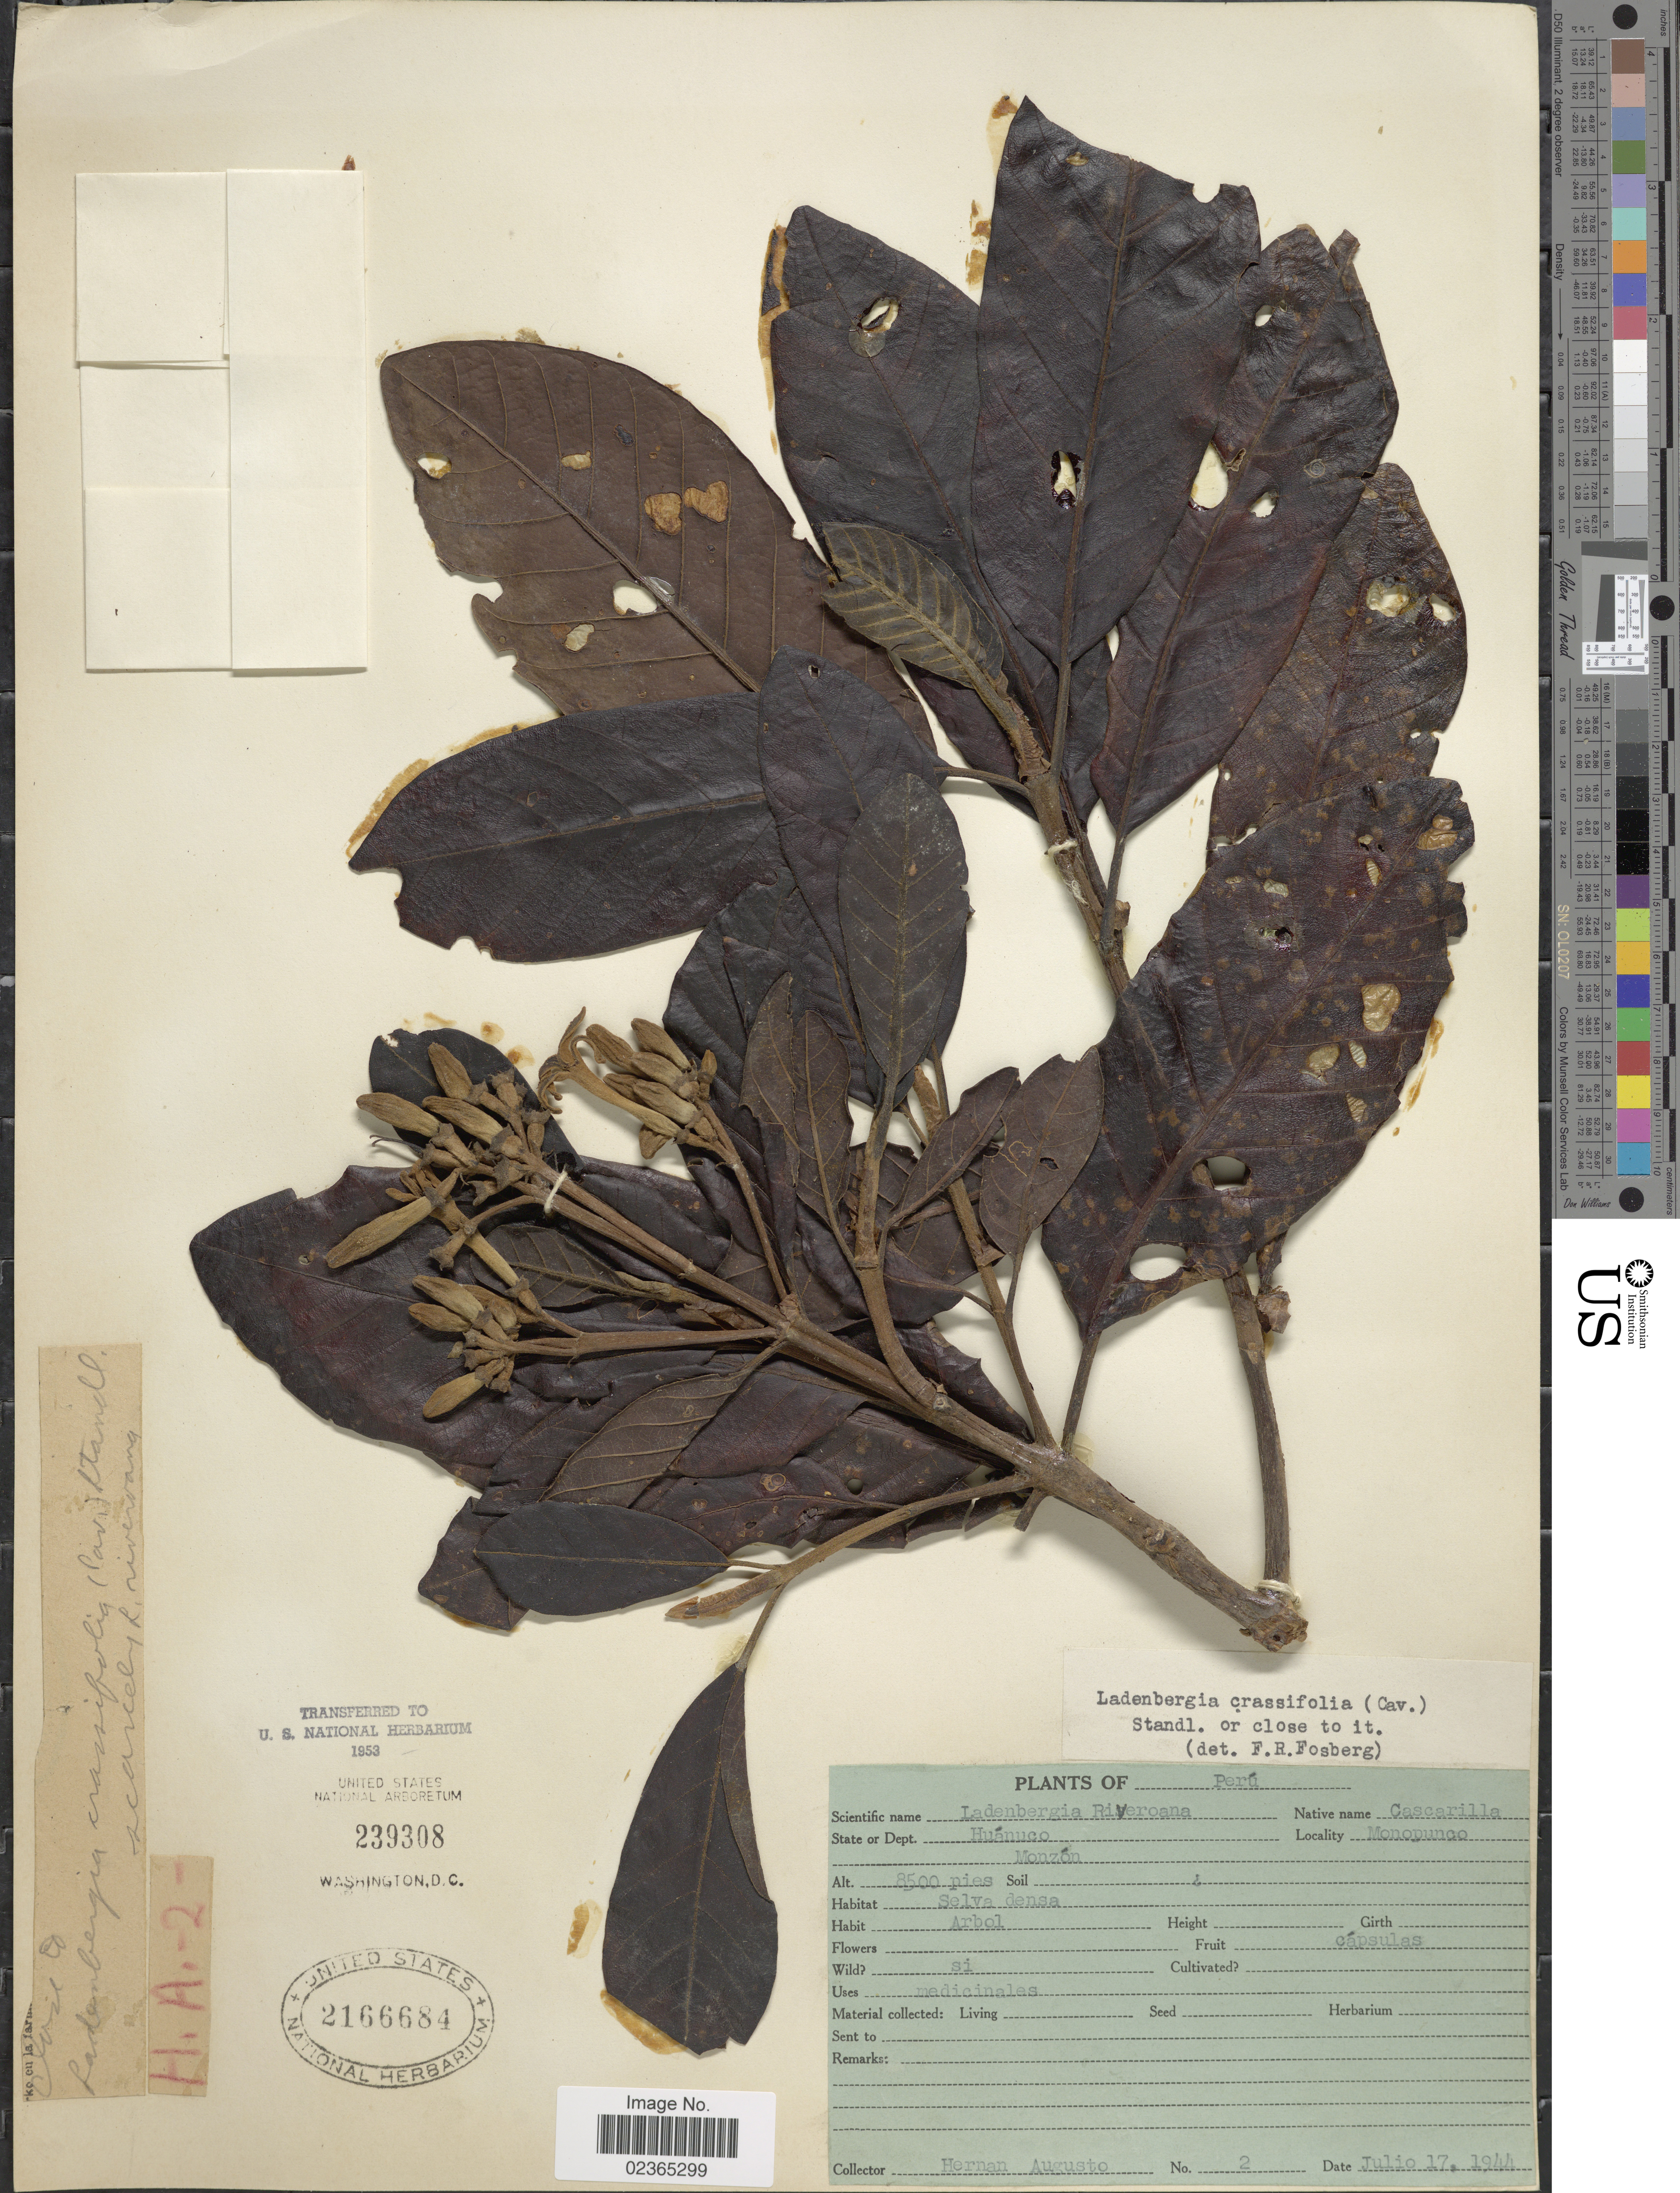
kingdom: Plantae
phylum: Tracheophyta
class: Magnoliopsida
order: Gentianales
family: Rubiaceae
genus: Ladenbergia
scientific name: Ladenbergia crassifolia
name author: (Pav. ex DC.) Standl.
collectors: H. Augusto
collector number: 2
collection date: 1944-07-17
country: Peru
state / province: Huánuco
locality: Monopunco, Monzon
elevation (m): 2591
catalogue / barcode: US 2166684